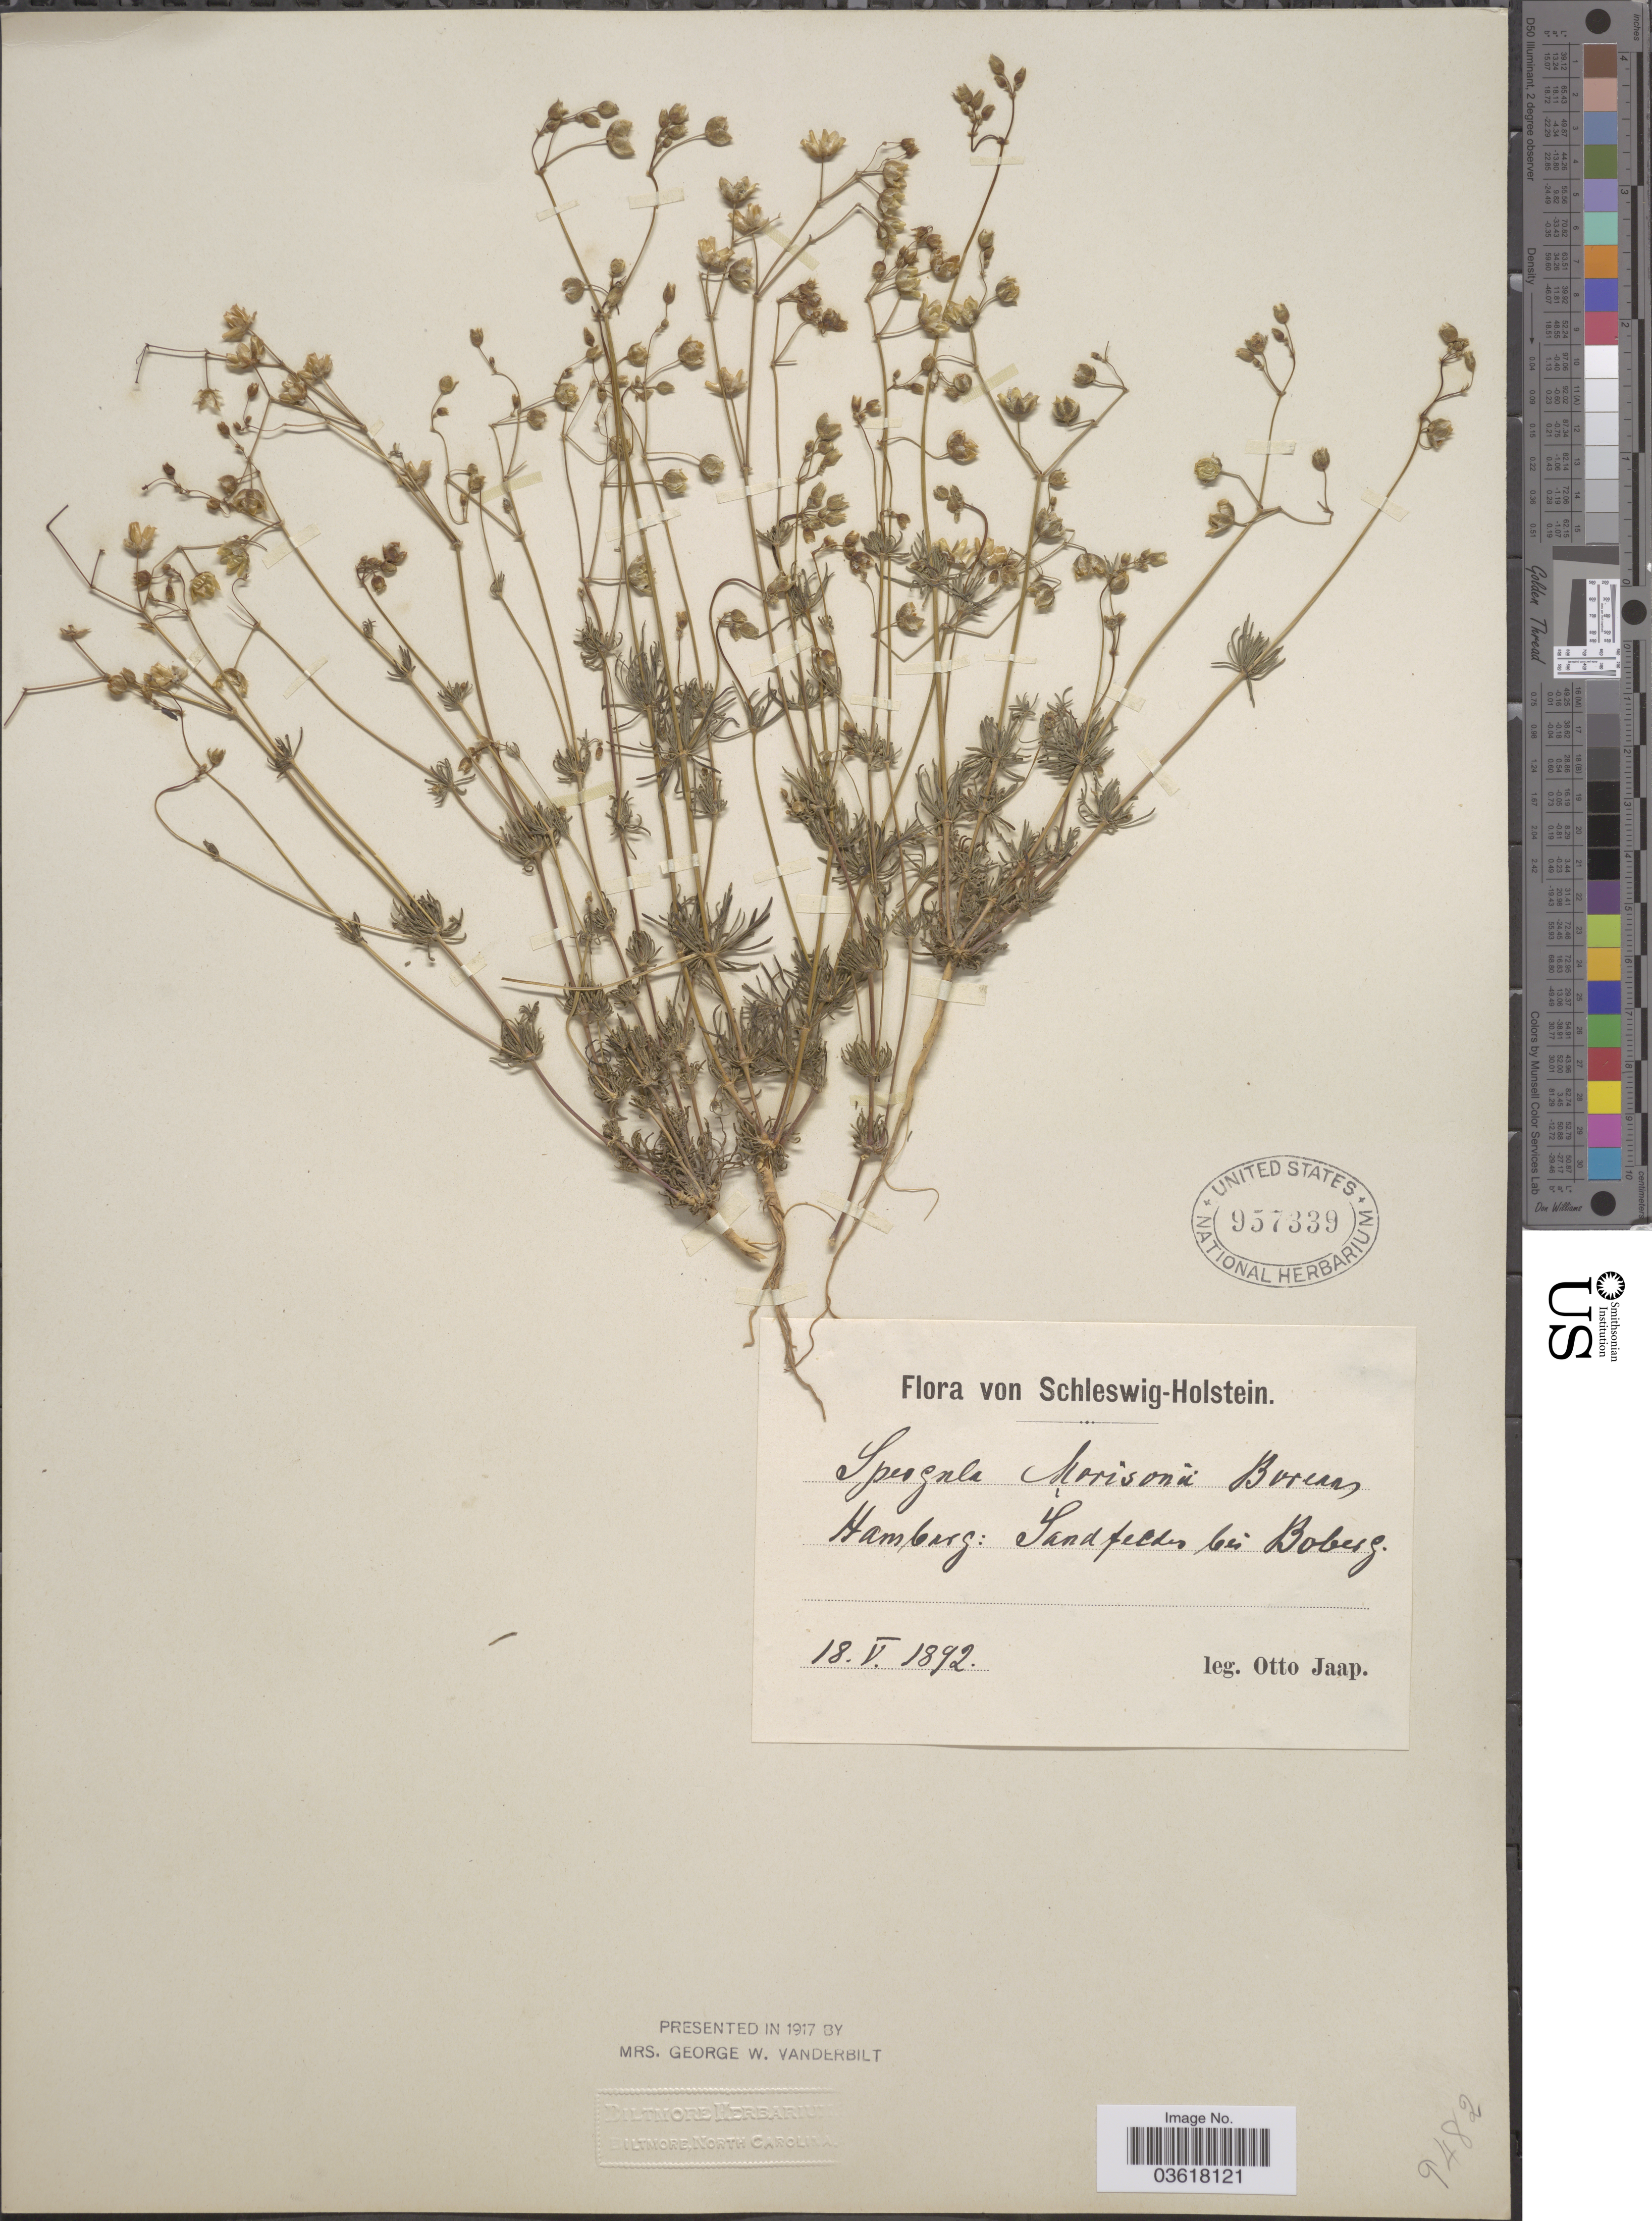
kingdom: Plantae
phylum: Tracheophyta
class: Magnoliopsida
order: Caryophyllales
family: Caryophyllaceae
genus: Spergula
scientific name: Spergula morisonii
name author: Boreau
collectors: O. Jaap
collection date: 1892-05-18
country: Germany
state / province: Hamburg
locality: Hamberg [interpreted]: Sandpecter [interpreted] bei Boberg.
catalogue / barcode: US 957339